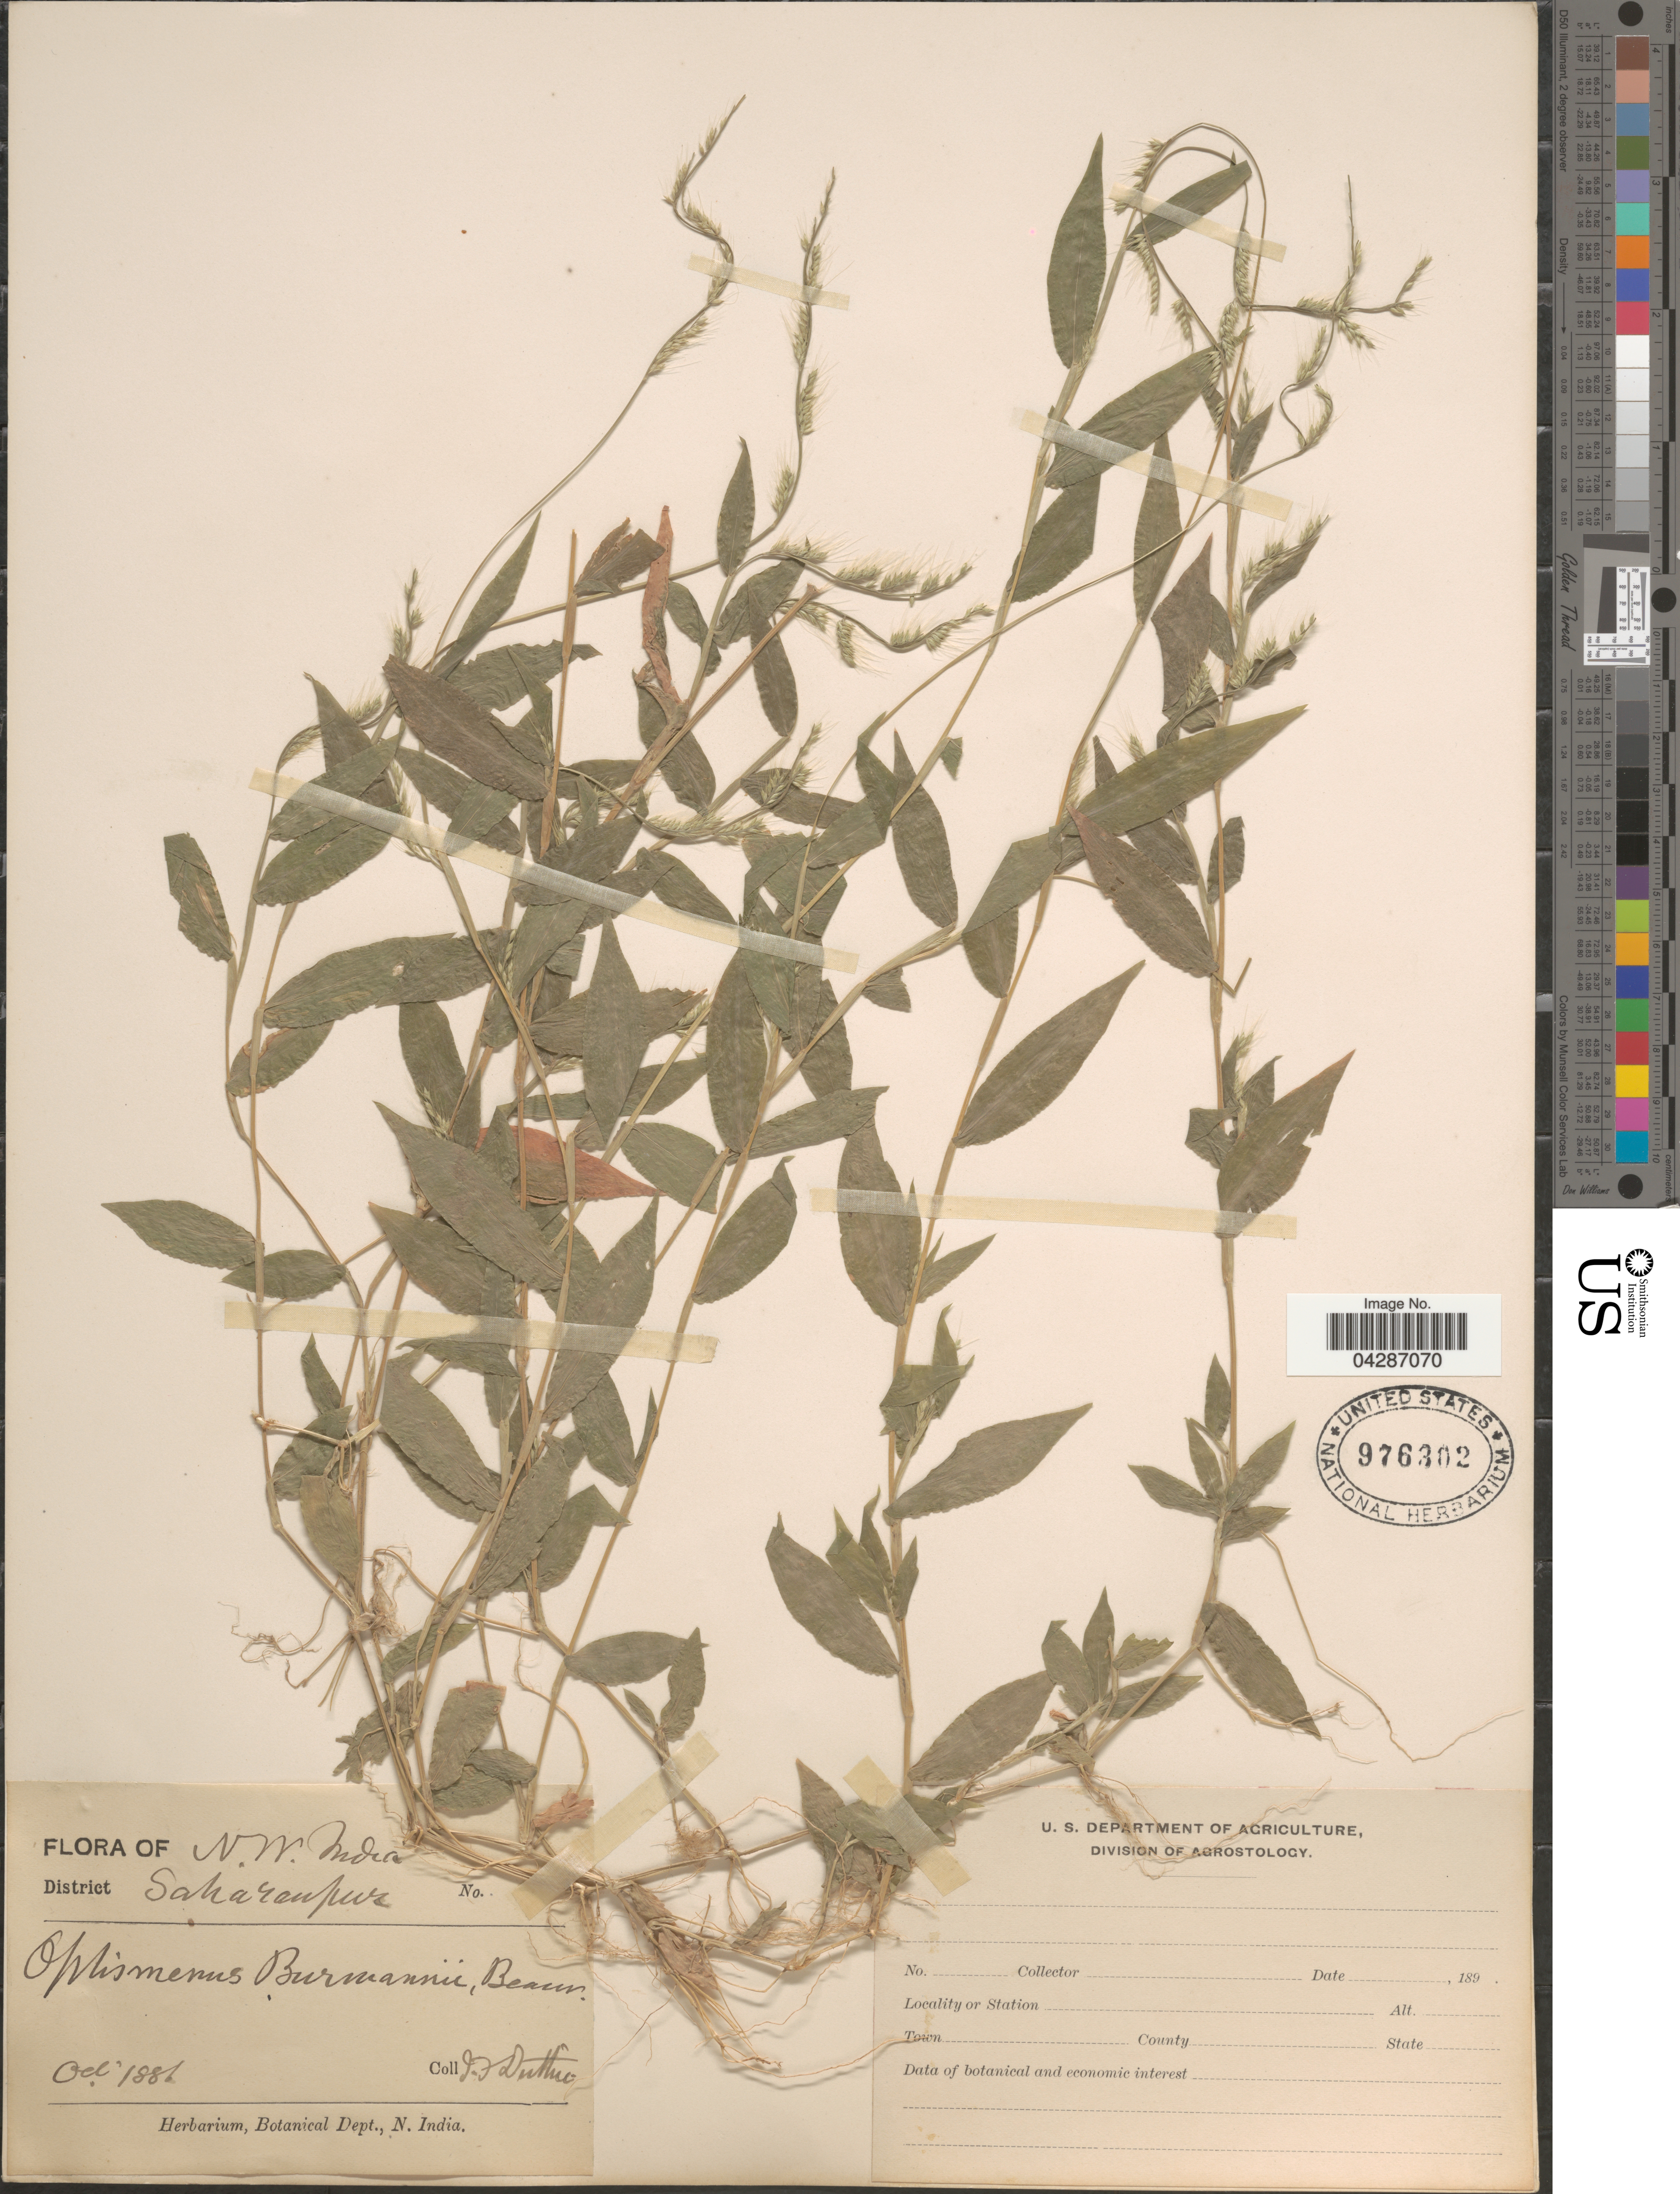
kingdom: Plantae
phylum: Tracheophyta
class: Liliopsida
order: Poales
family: Poaceae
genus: Oplismenus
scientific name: Oplismenus burmannii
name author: (Retz.) P. Beauv.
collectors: J. F. Duthie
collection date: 1886-10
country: India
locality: N. W. India. District Saharanpur.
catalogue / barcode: US 976302